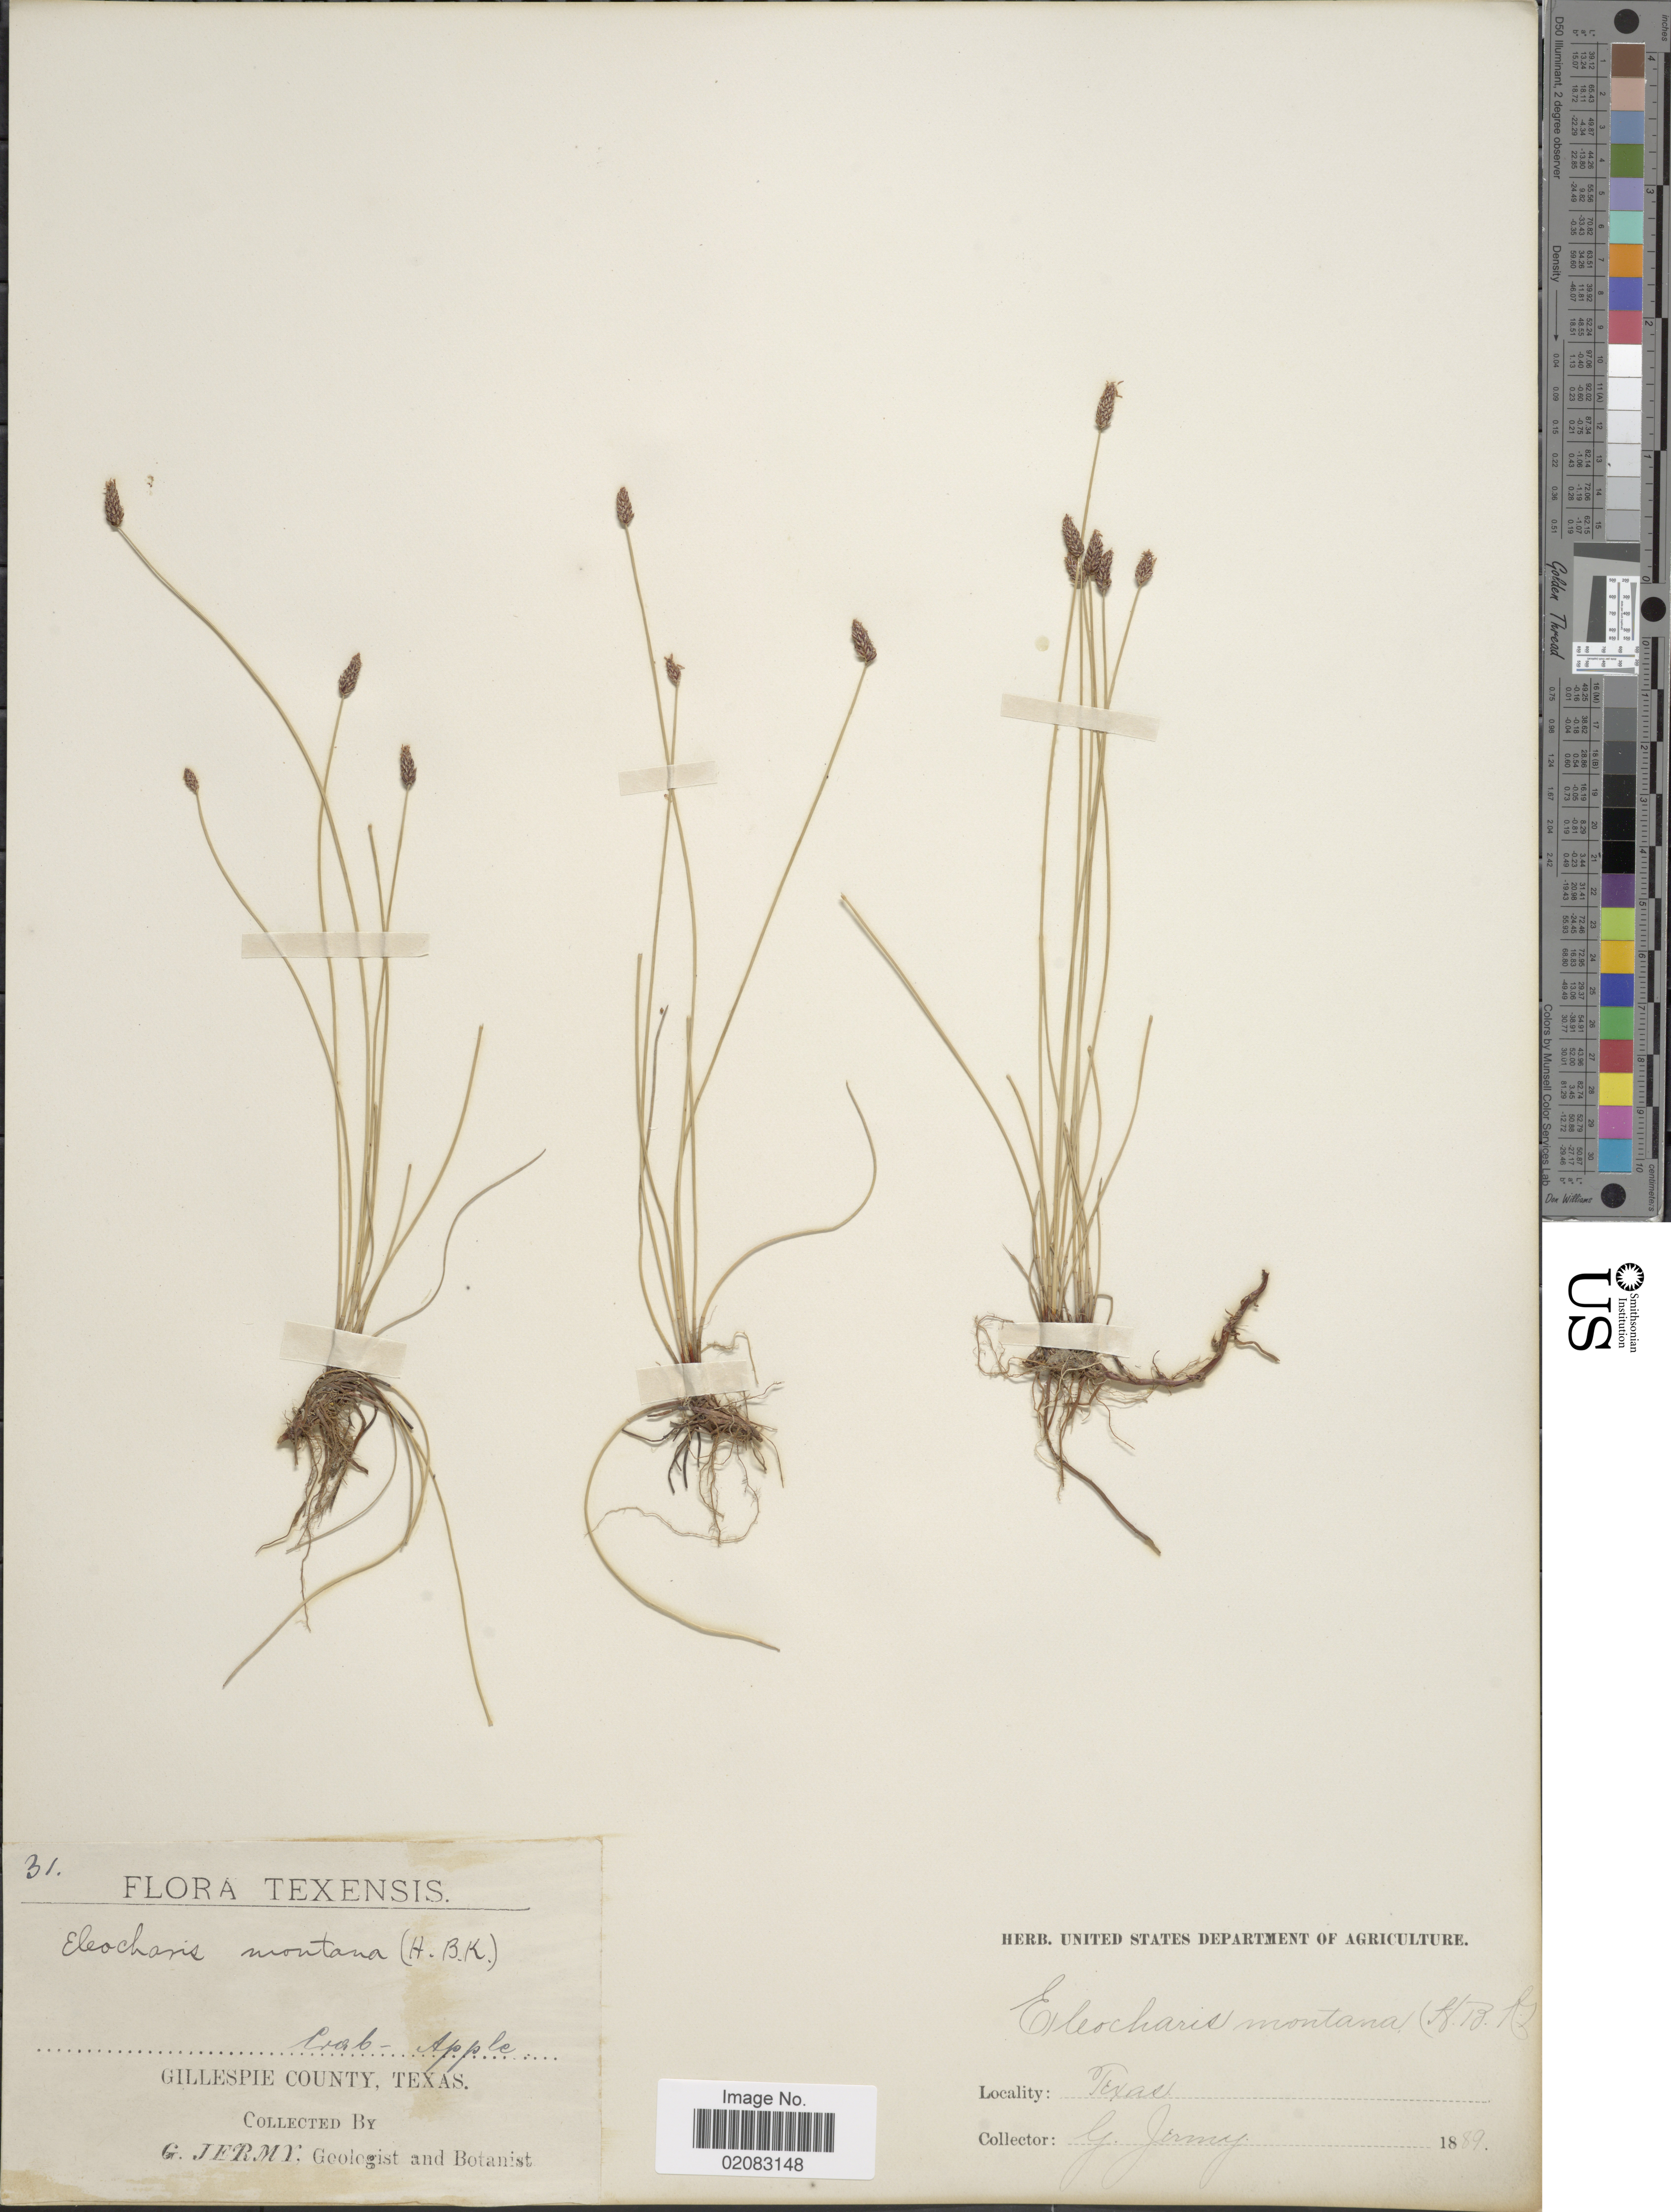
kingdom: Plantae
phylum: Tracheophyta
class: Liliopsida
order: Poales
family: Cyperaceae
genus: Eleocharis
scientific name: Eleocharis montevidensis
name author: Kunth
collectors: G. Jermy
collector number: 31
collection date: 1889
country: United States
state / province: Texas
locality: Crab - Apple, Gillespie County